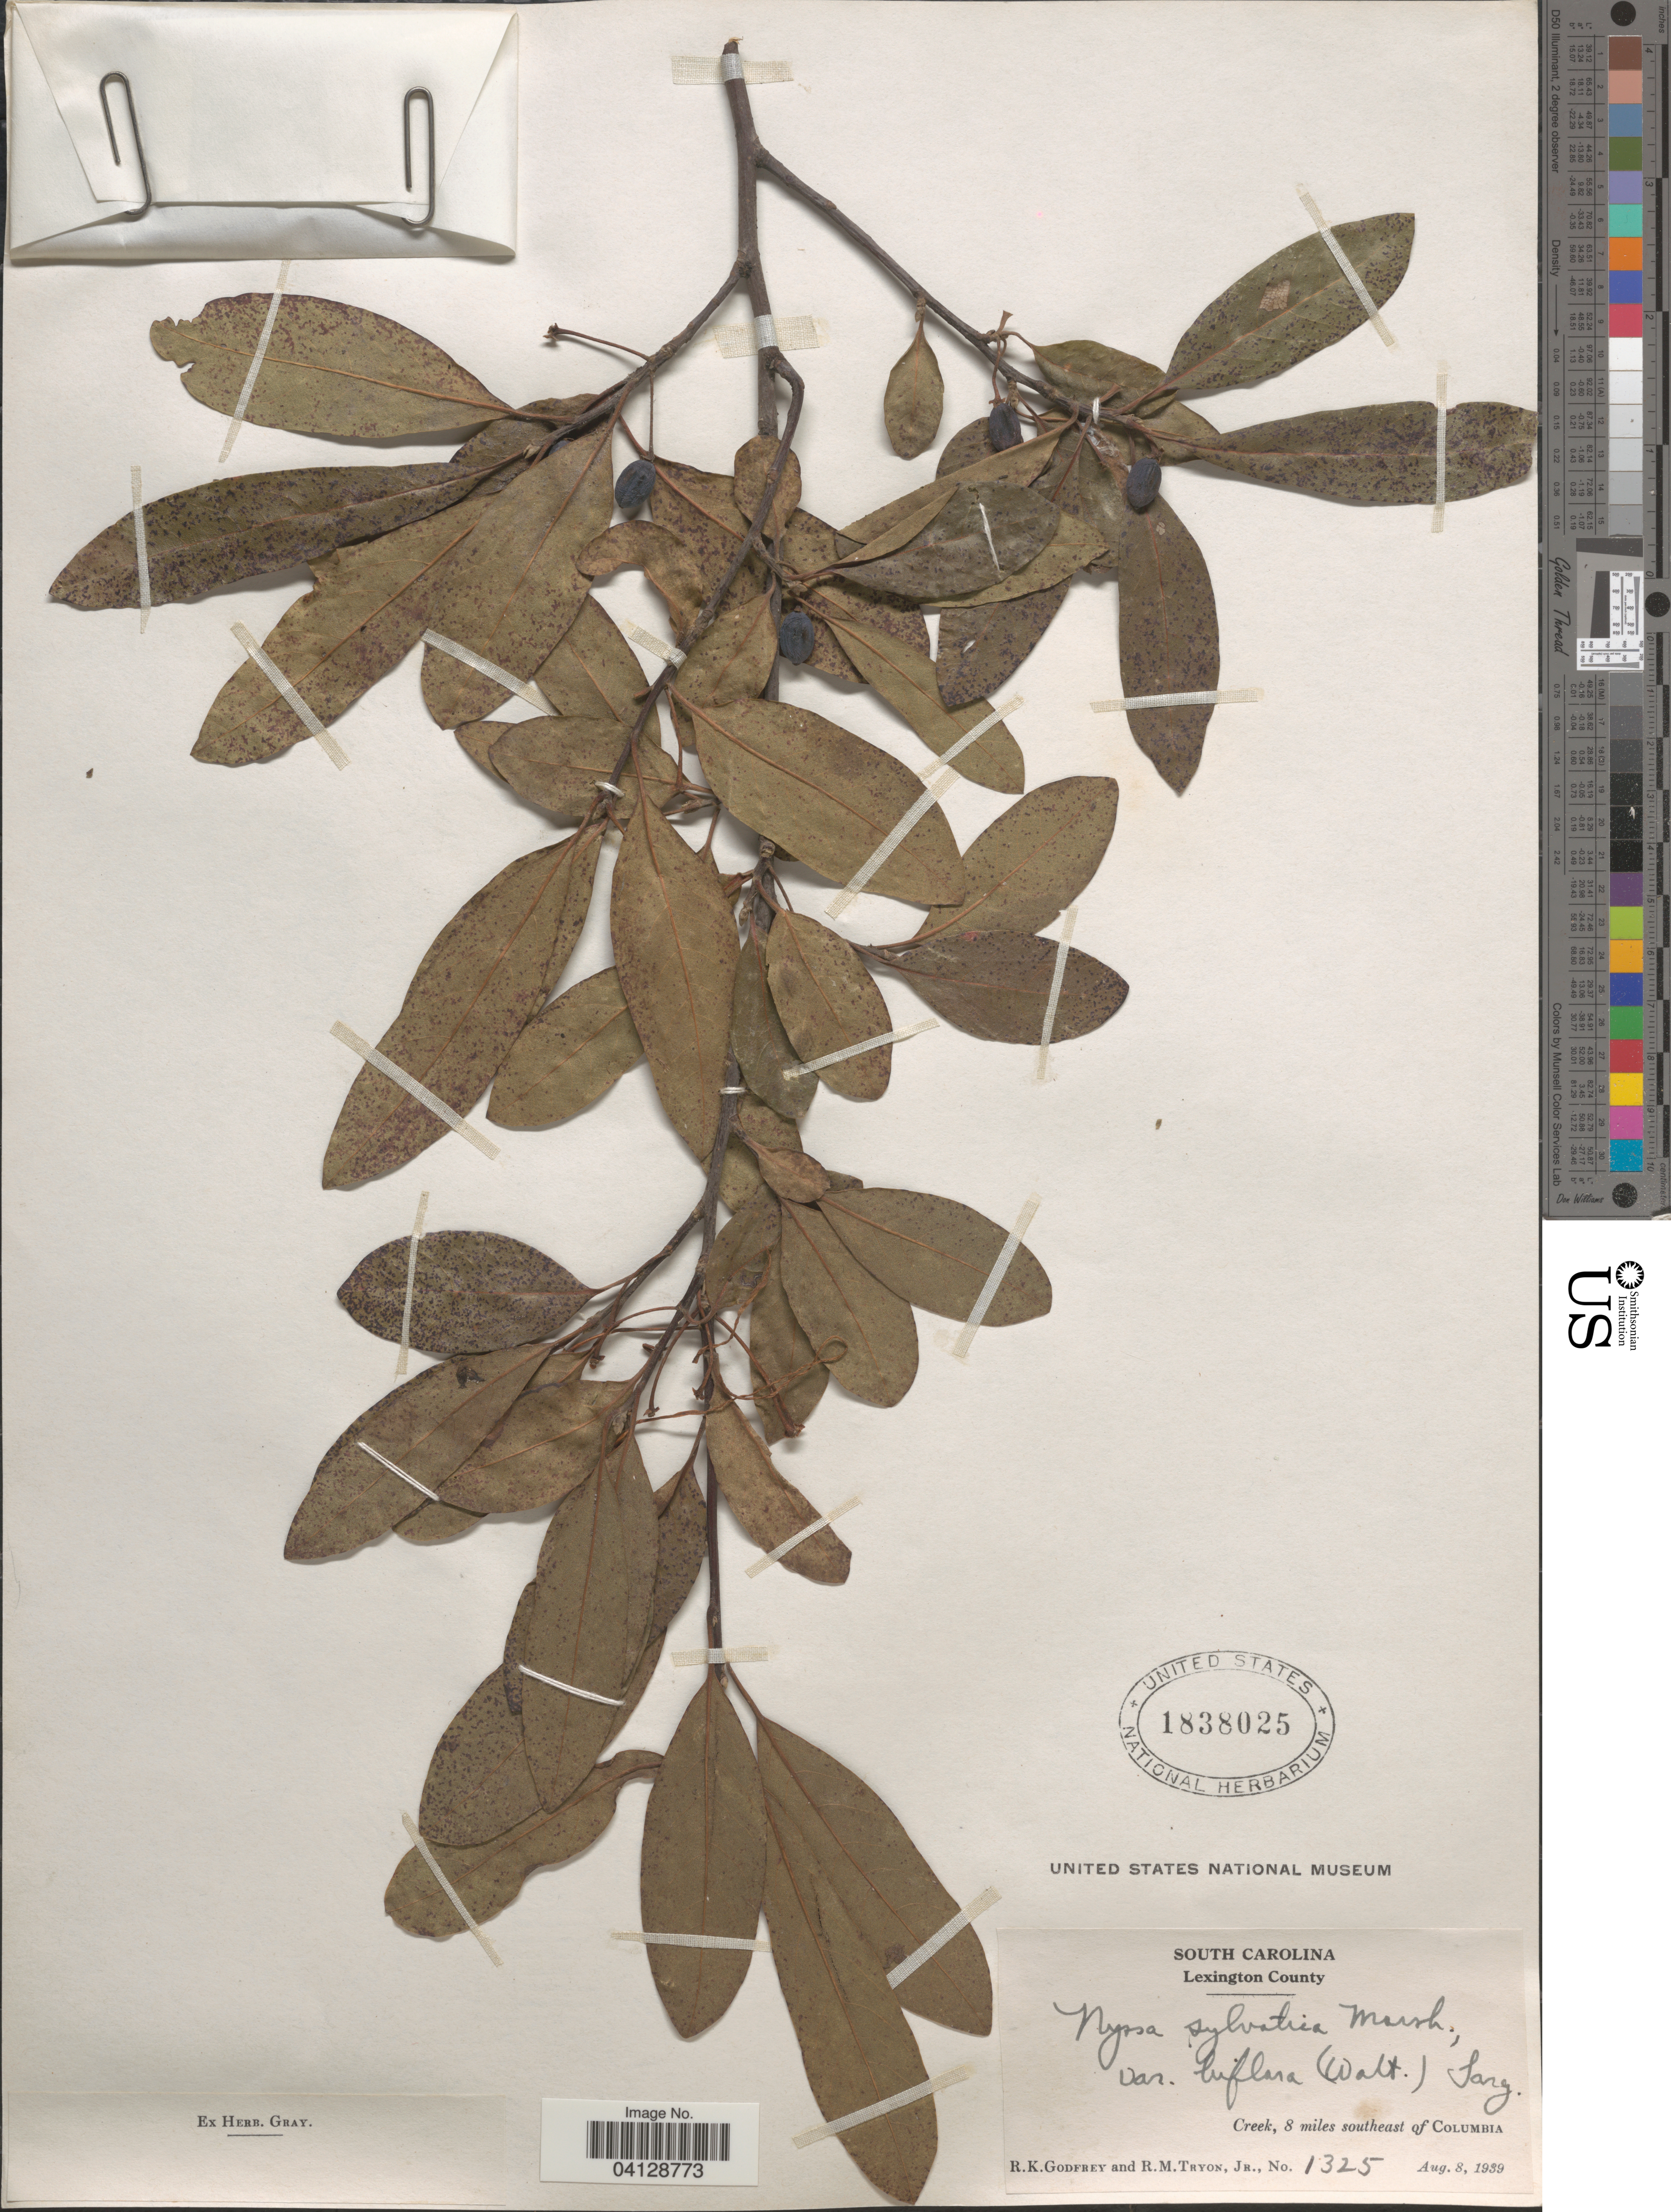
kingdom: Plantae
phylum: Tracheophyta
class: Magnoliopsida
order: Cornales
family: Nyssaceae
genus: Nyssa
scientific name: Nyssa sylvatica var. biflora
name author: (Walter) Sarg.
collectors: R. K. Godfrey & R. Tryon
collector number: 1325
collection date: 1939-08-08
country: United States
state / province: South Carolina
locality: Lexington County. Creek, 8 miles southeast of Columbia.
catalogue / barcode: US 1838025